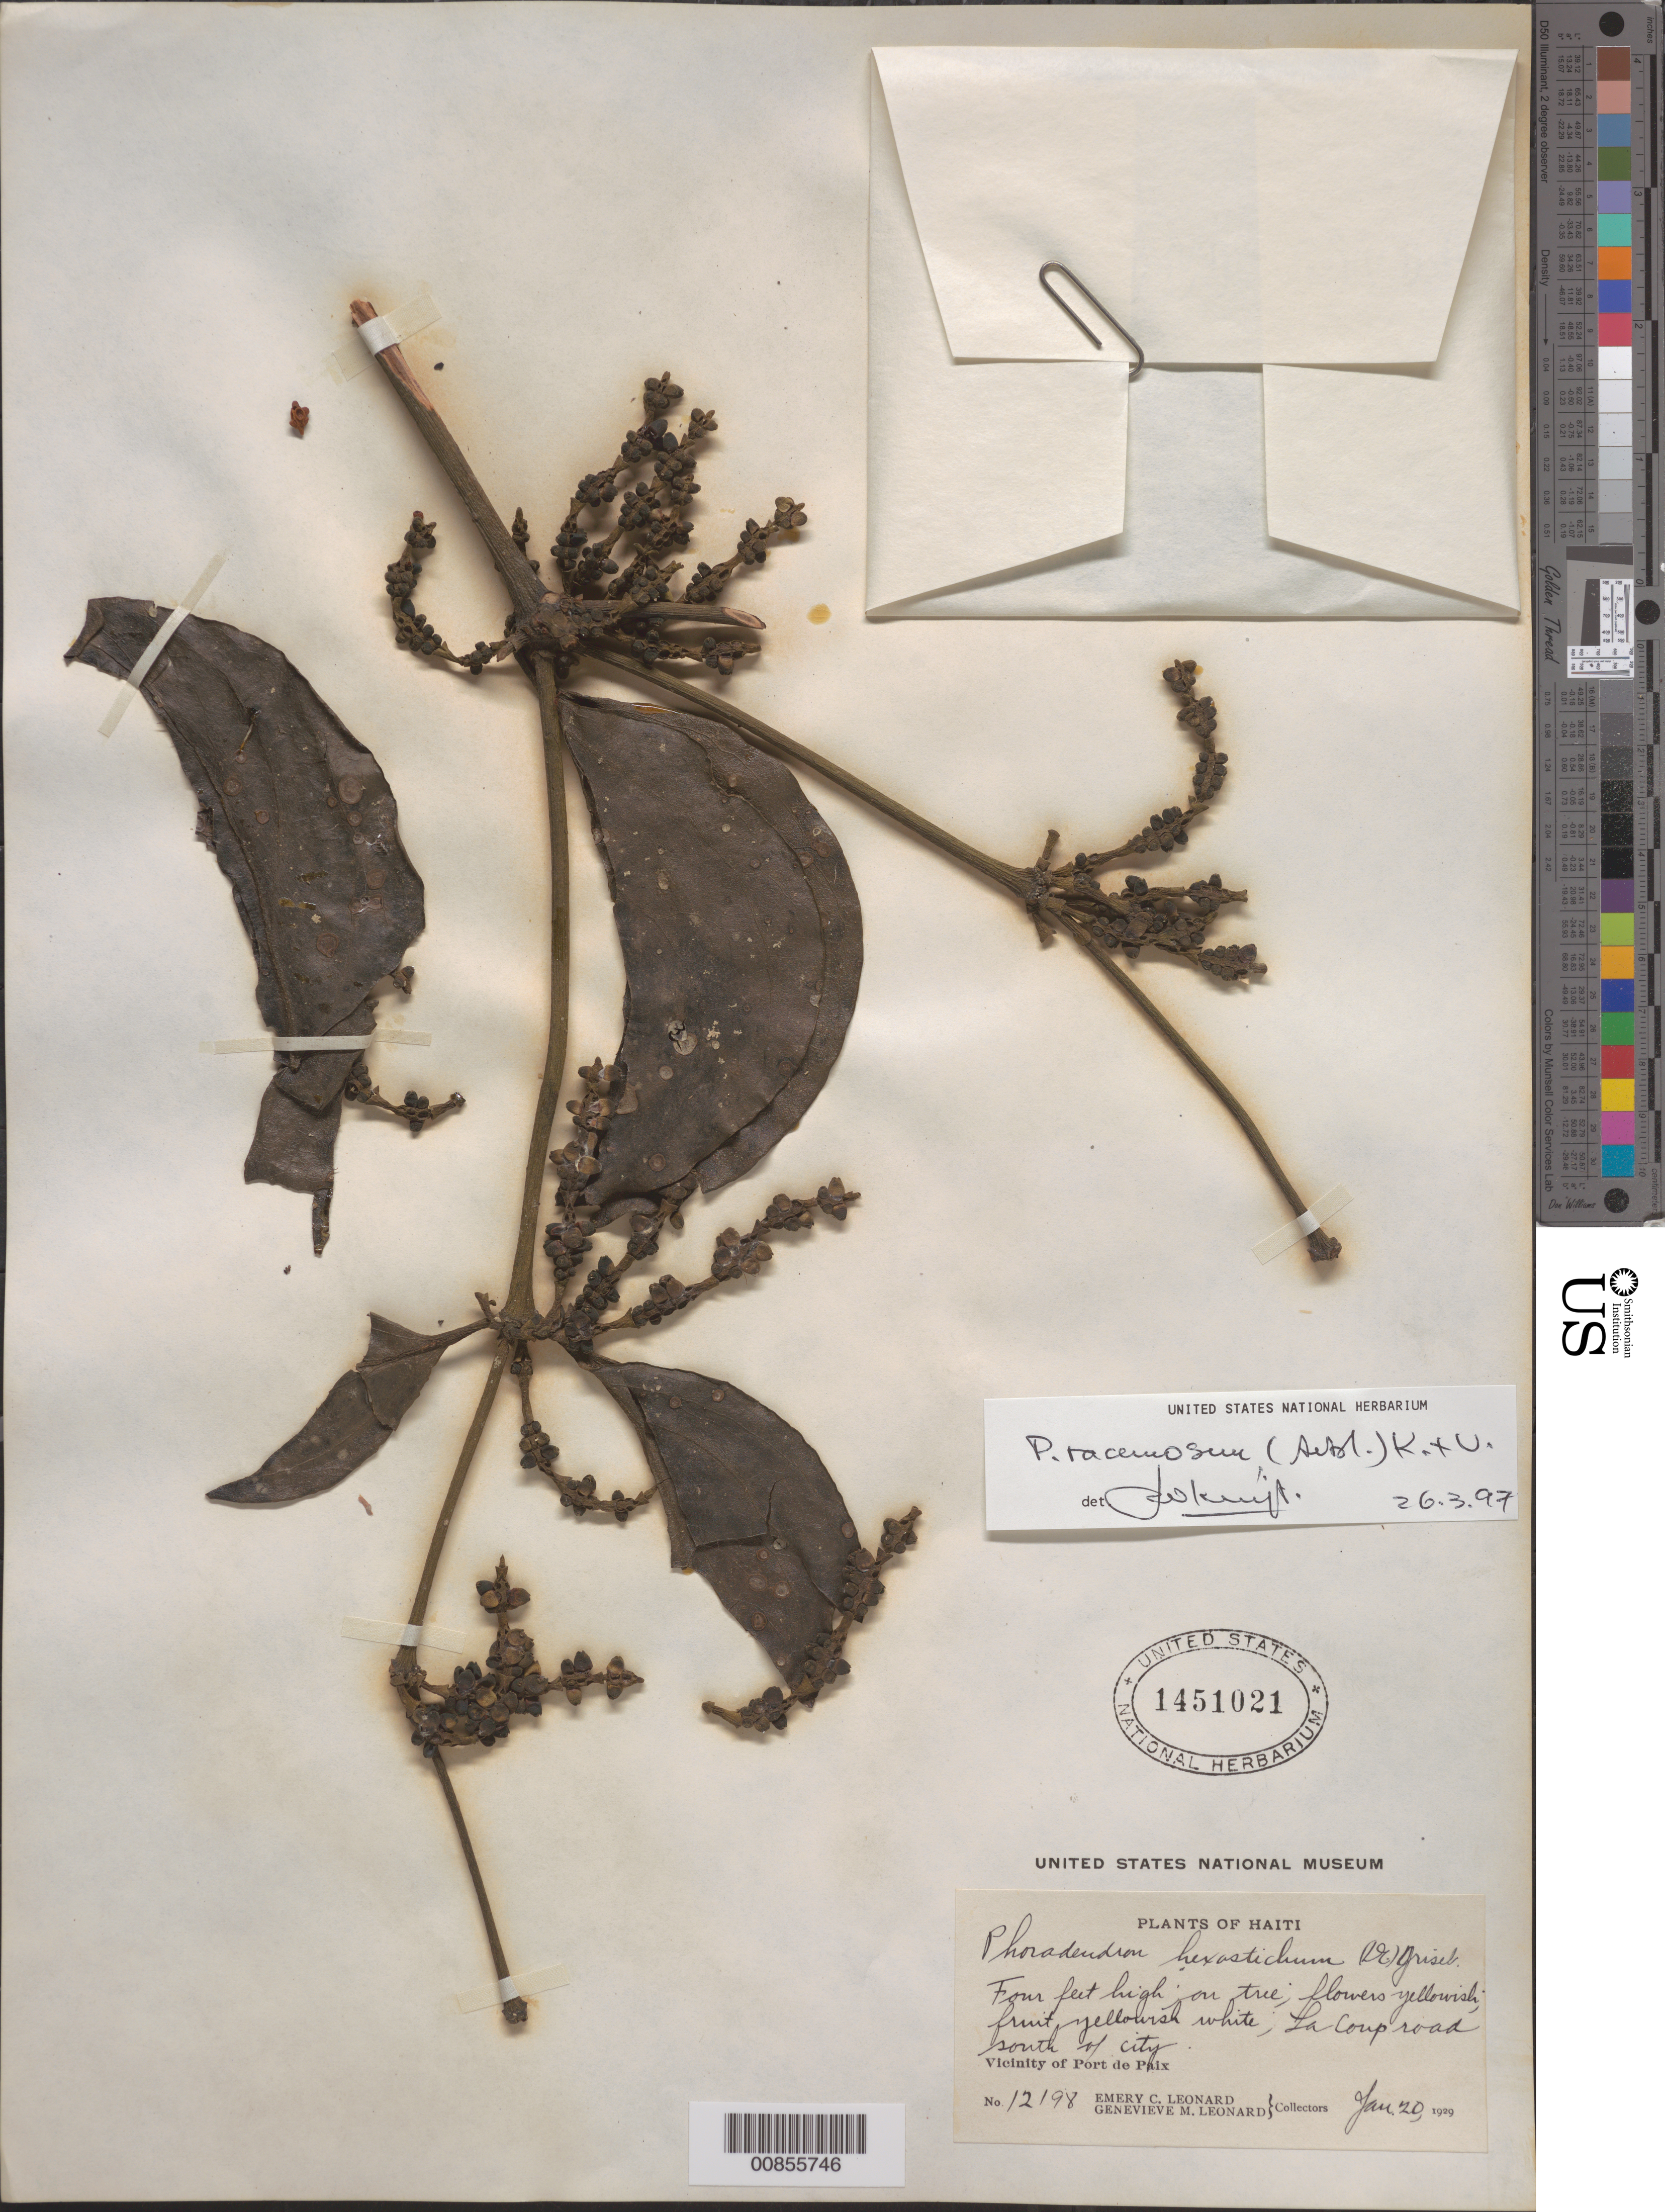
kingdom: Plantae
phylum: Tracheophyta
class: Magnoliopsida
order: Santalales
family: Viscaceae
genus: Phoradendron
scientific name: Phoradendron racemosum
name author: (Aubl.) Krug & Urb.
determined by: Kuijt, Job, (CANADA)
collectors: E. C. Leonard & G. M. Leonard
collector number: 12198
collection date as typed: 20 Jan 1929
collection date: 1929-01-20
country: Haiti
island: Hispaniola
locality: Vicinity of Port-de-Paix. La Coup Road south of city.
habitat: On tree.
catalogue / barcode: US 1451021